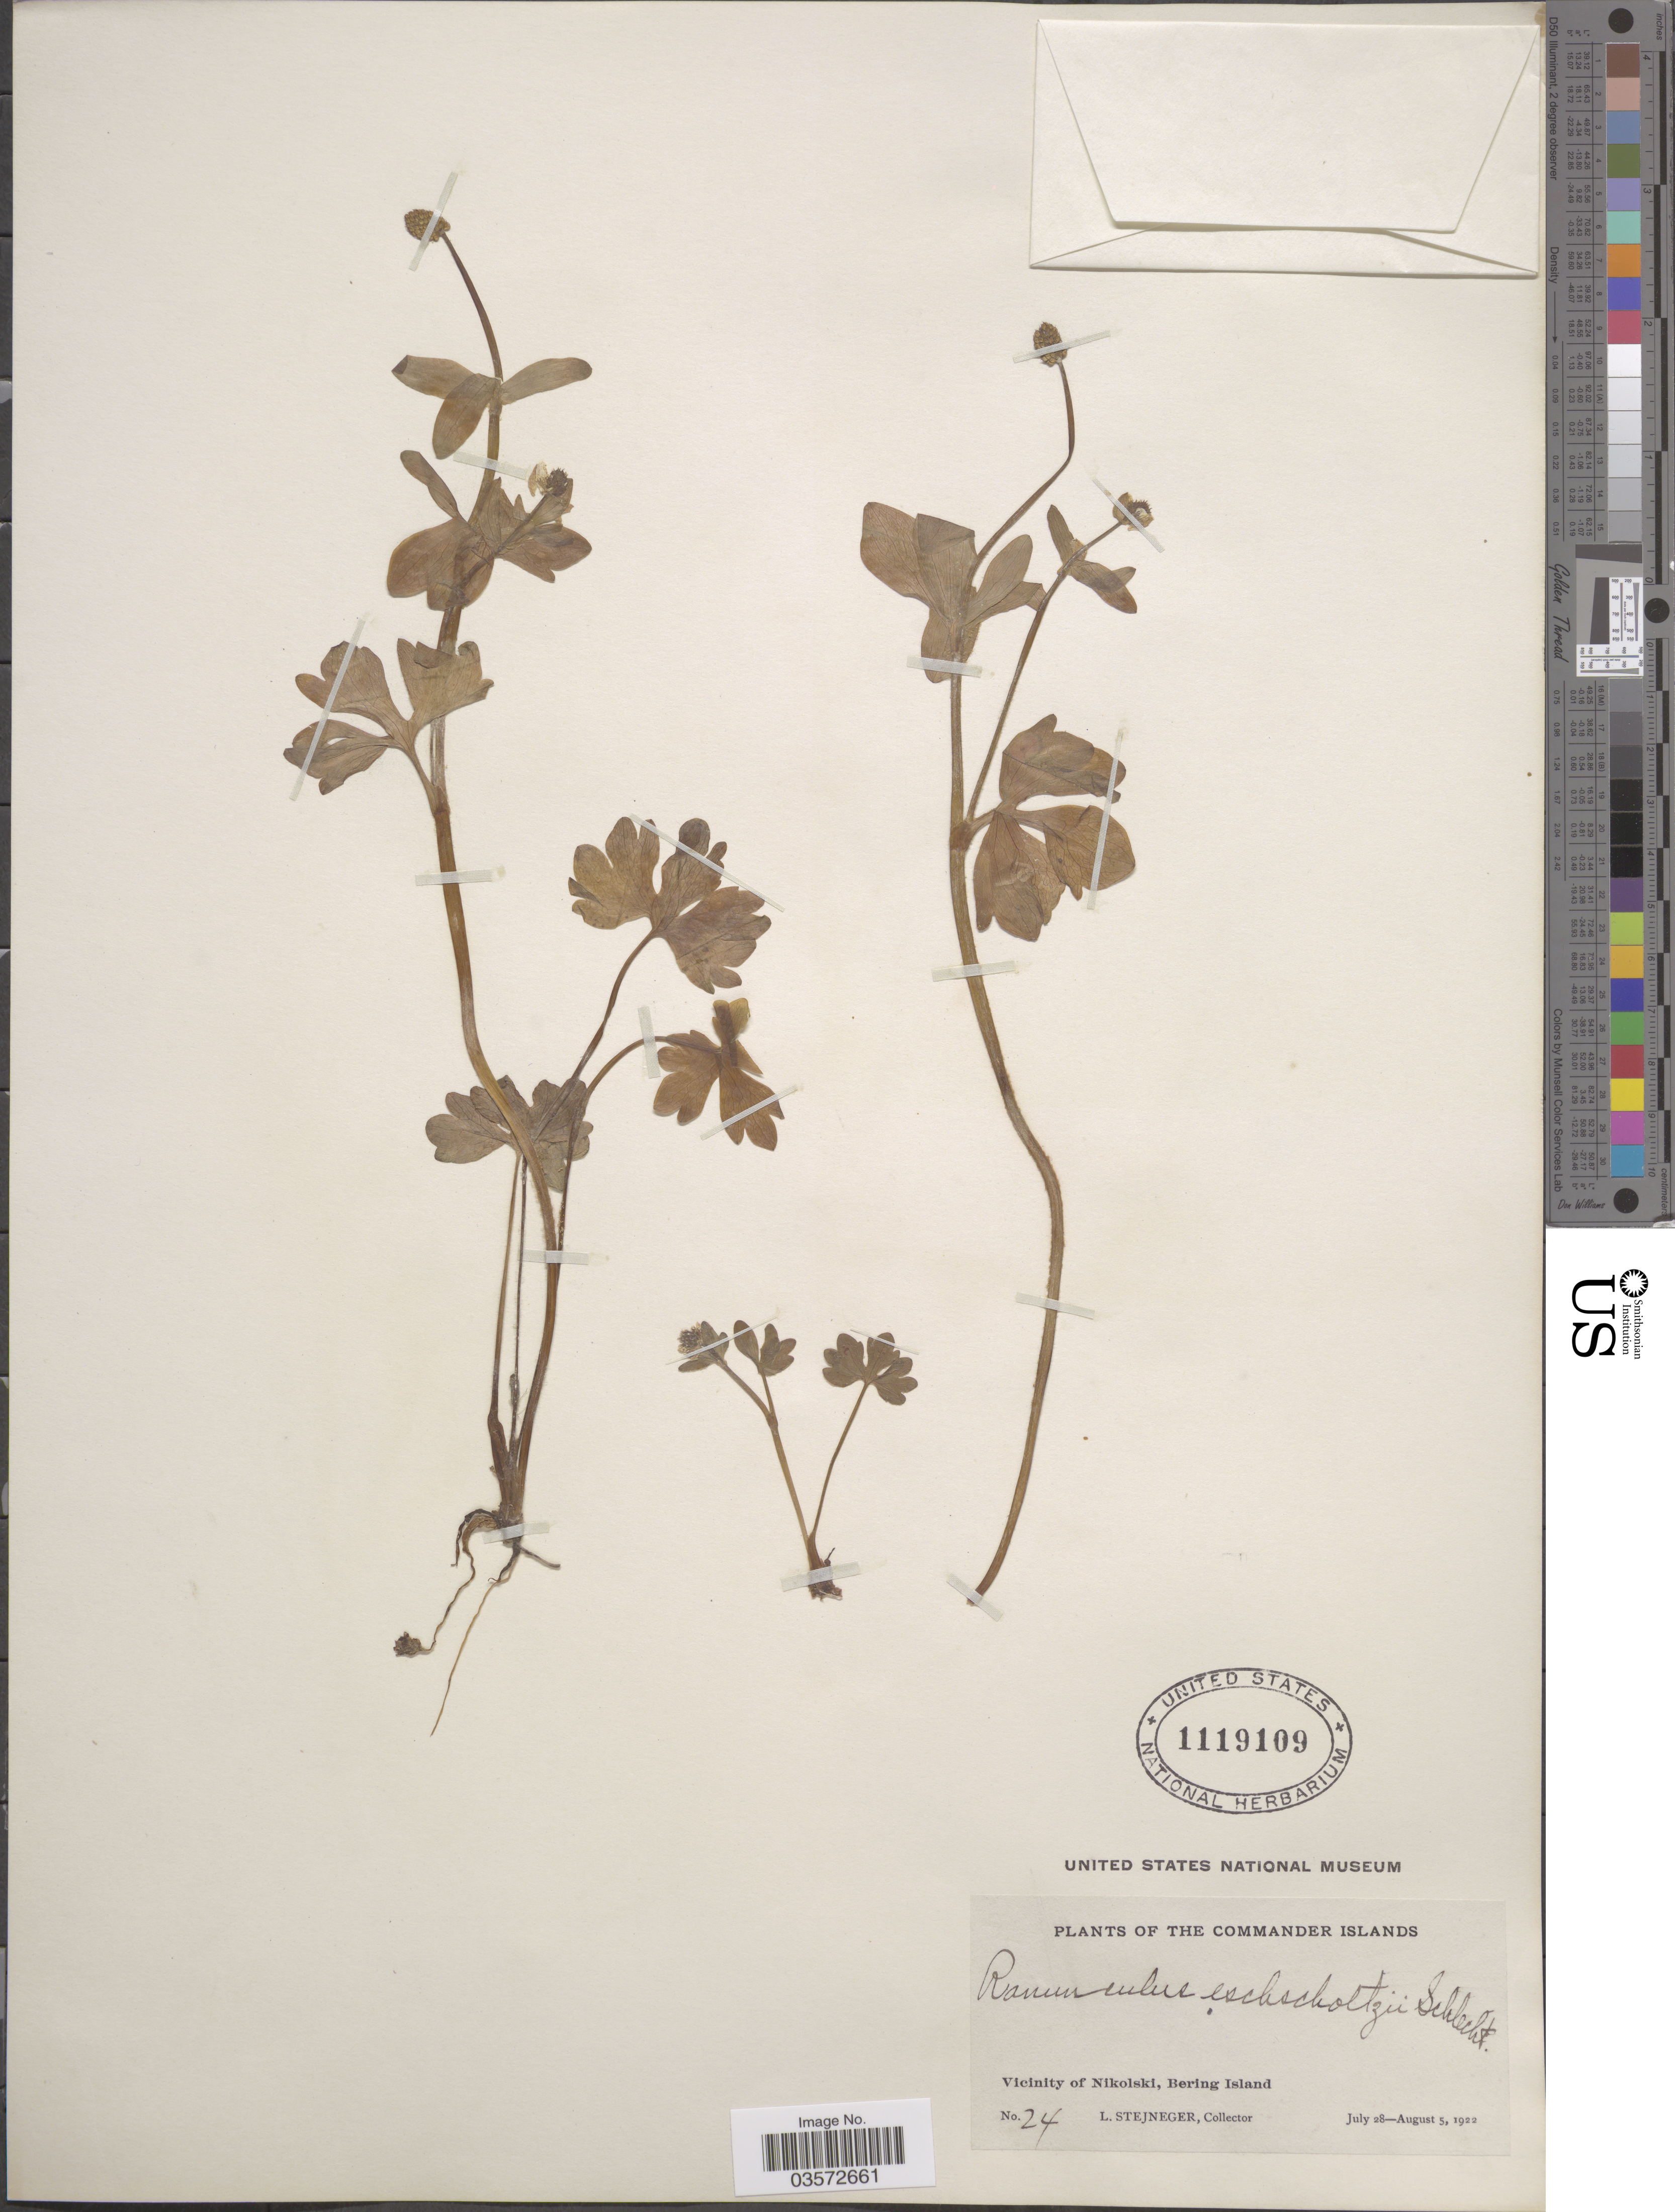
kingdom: Plantae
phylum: Tracheophyta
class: Magnoliopsida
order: Ranunculales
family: Ranunculaceae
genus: Ranunculus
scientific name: Ranunculus eschscholtzii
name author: Schltdl.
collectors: L. Stejneger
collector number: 24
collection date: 1922-07-28/1922-08-05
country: Russian Federation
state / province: Kamchatka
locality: The Commander Islands. Vicinity of Nikolski. Bering Island.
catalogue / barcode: US 1119109